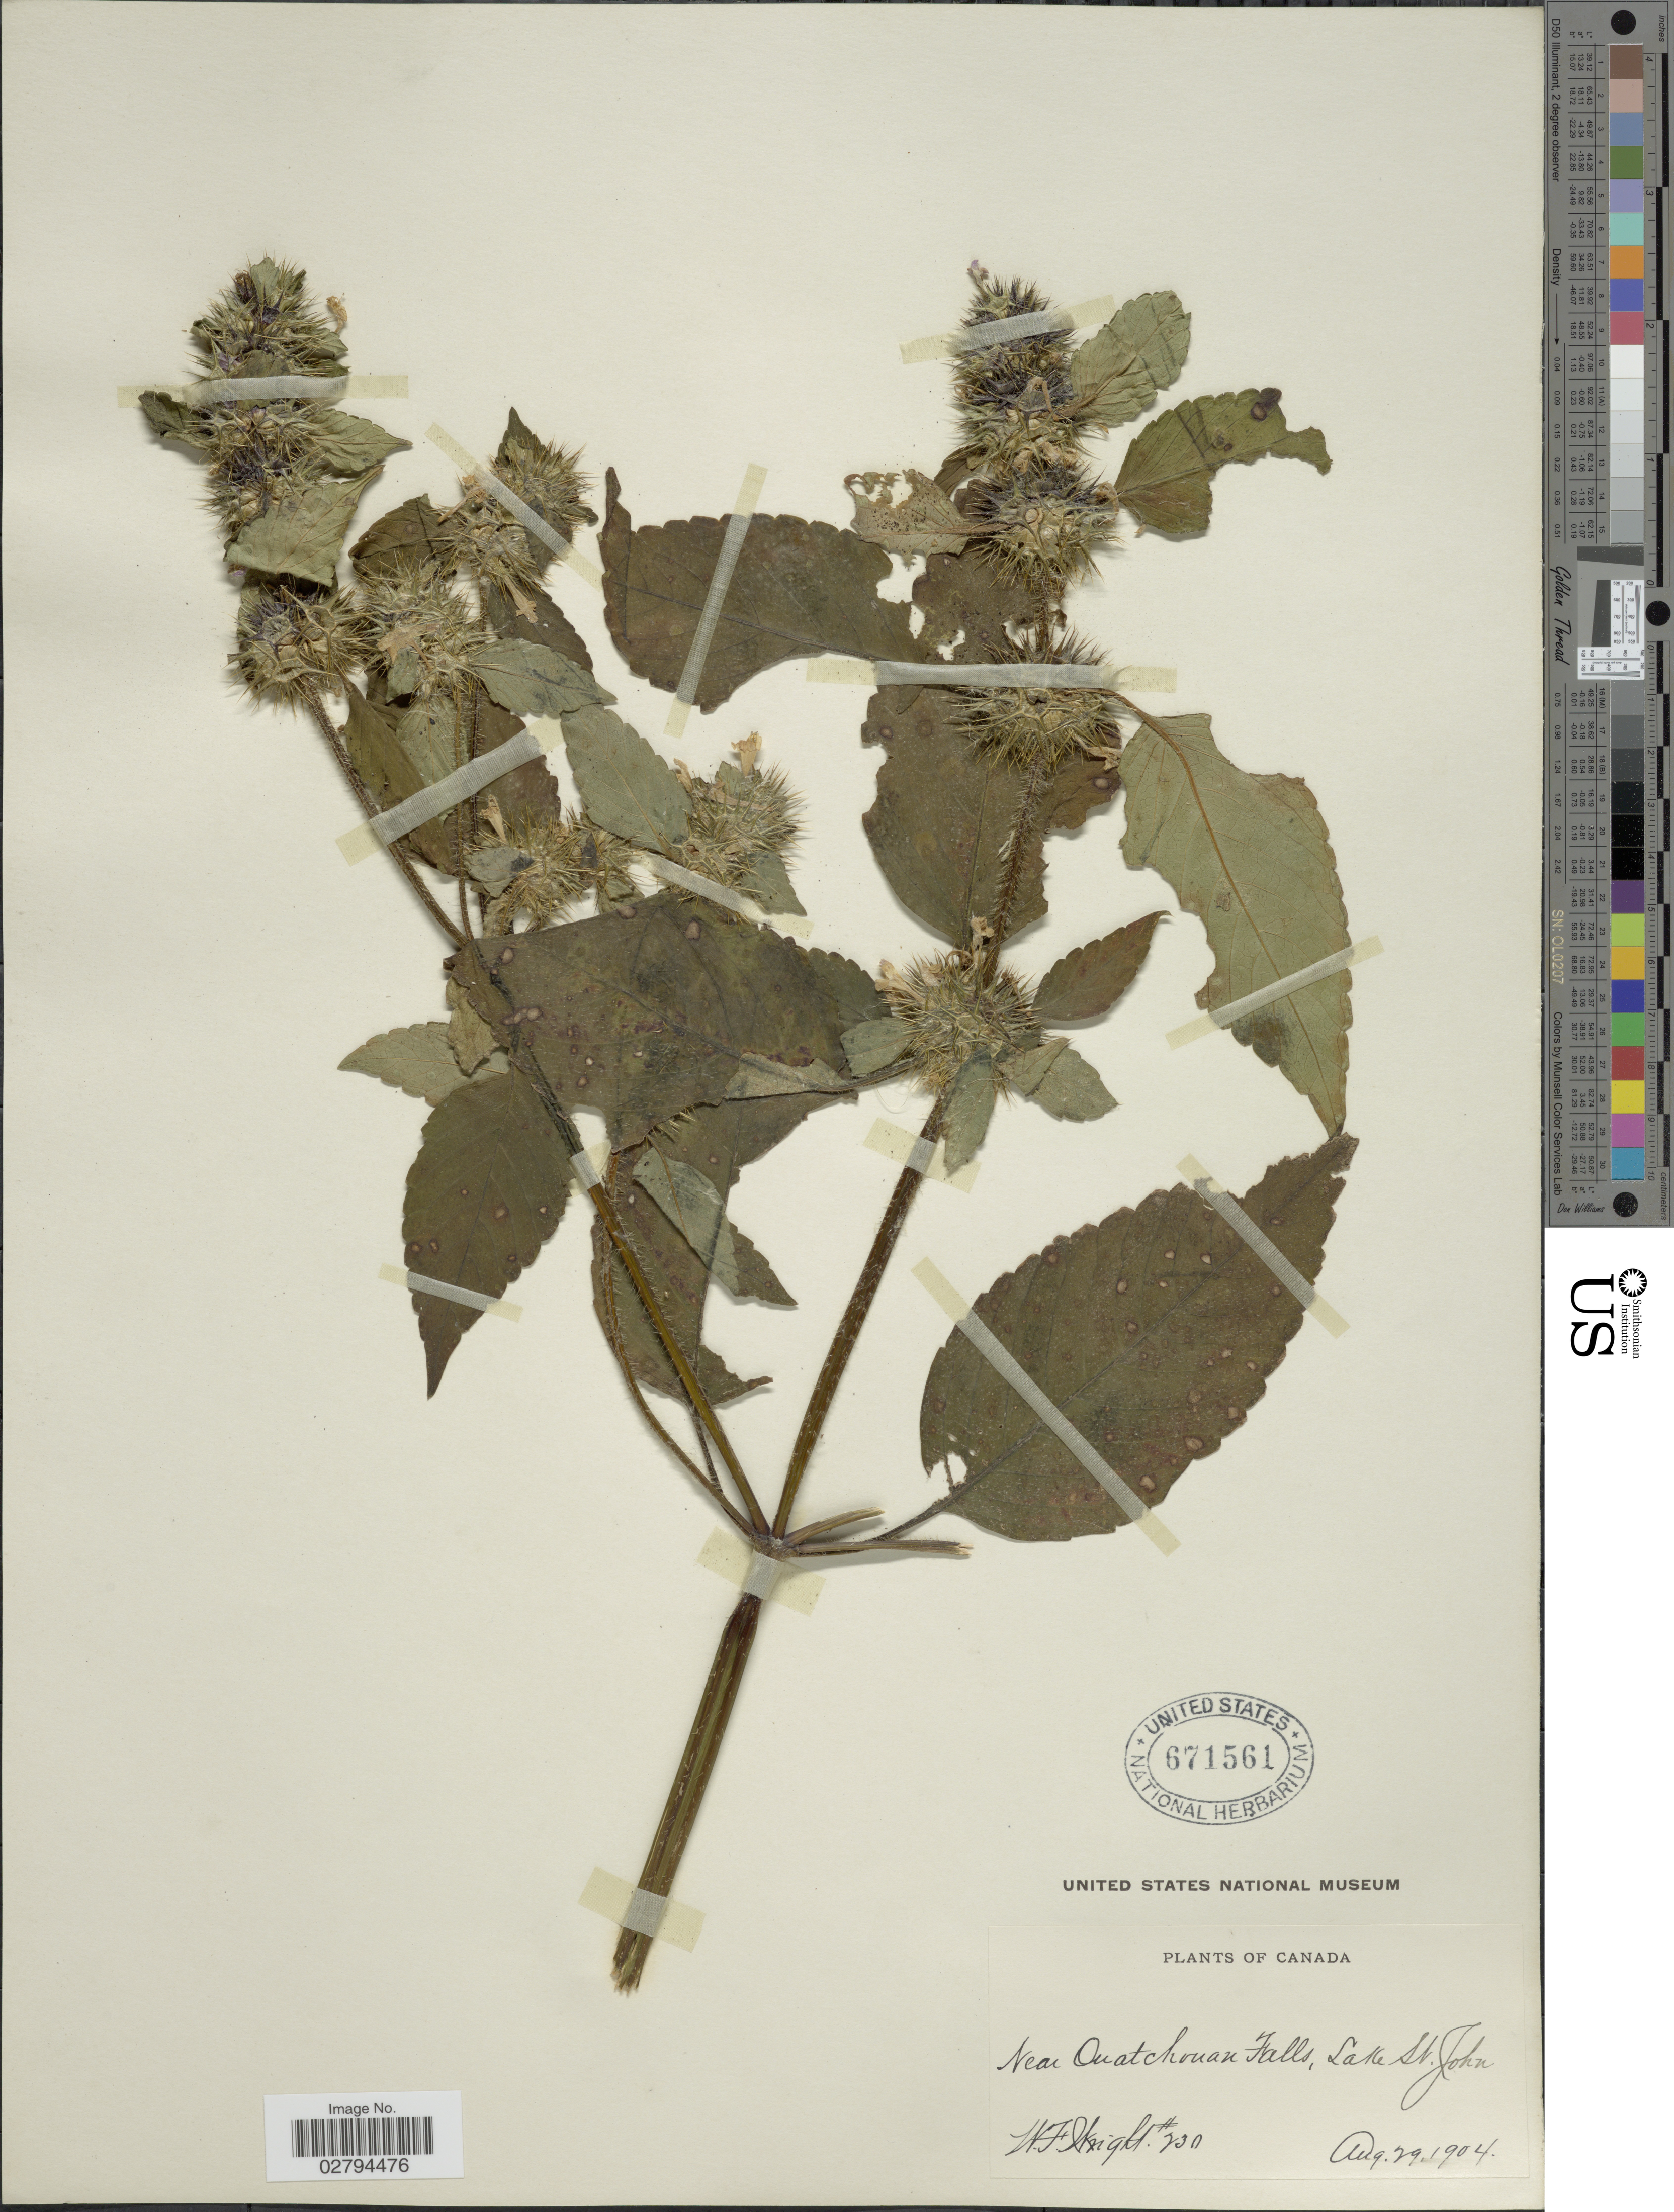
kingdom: Plantae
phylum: Tracheophyta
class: Magnoliopsida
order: Lamiales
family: Lamiaceae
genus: Galeopsis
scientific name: Galeopsis tetrahit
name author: L.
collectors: W. F. Wright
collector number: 230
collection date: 1904-08-29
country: Canada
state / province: Quebec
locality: Near Ouatchouan Falls, Lake St. John.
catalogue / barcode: US 671561